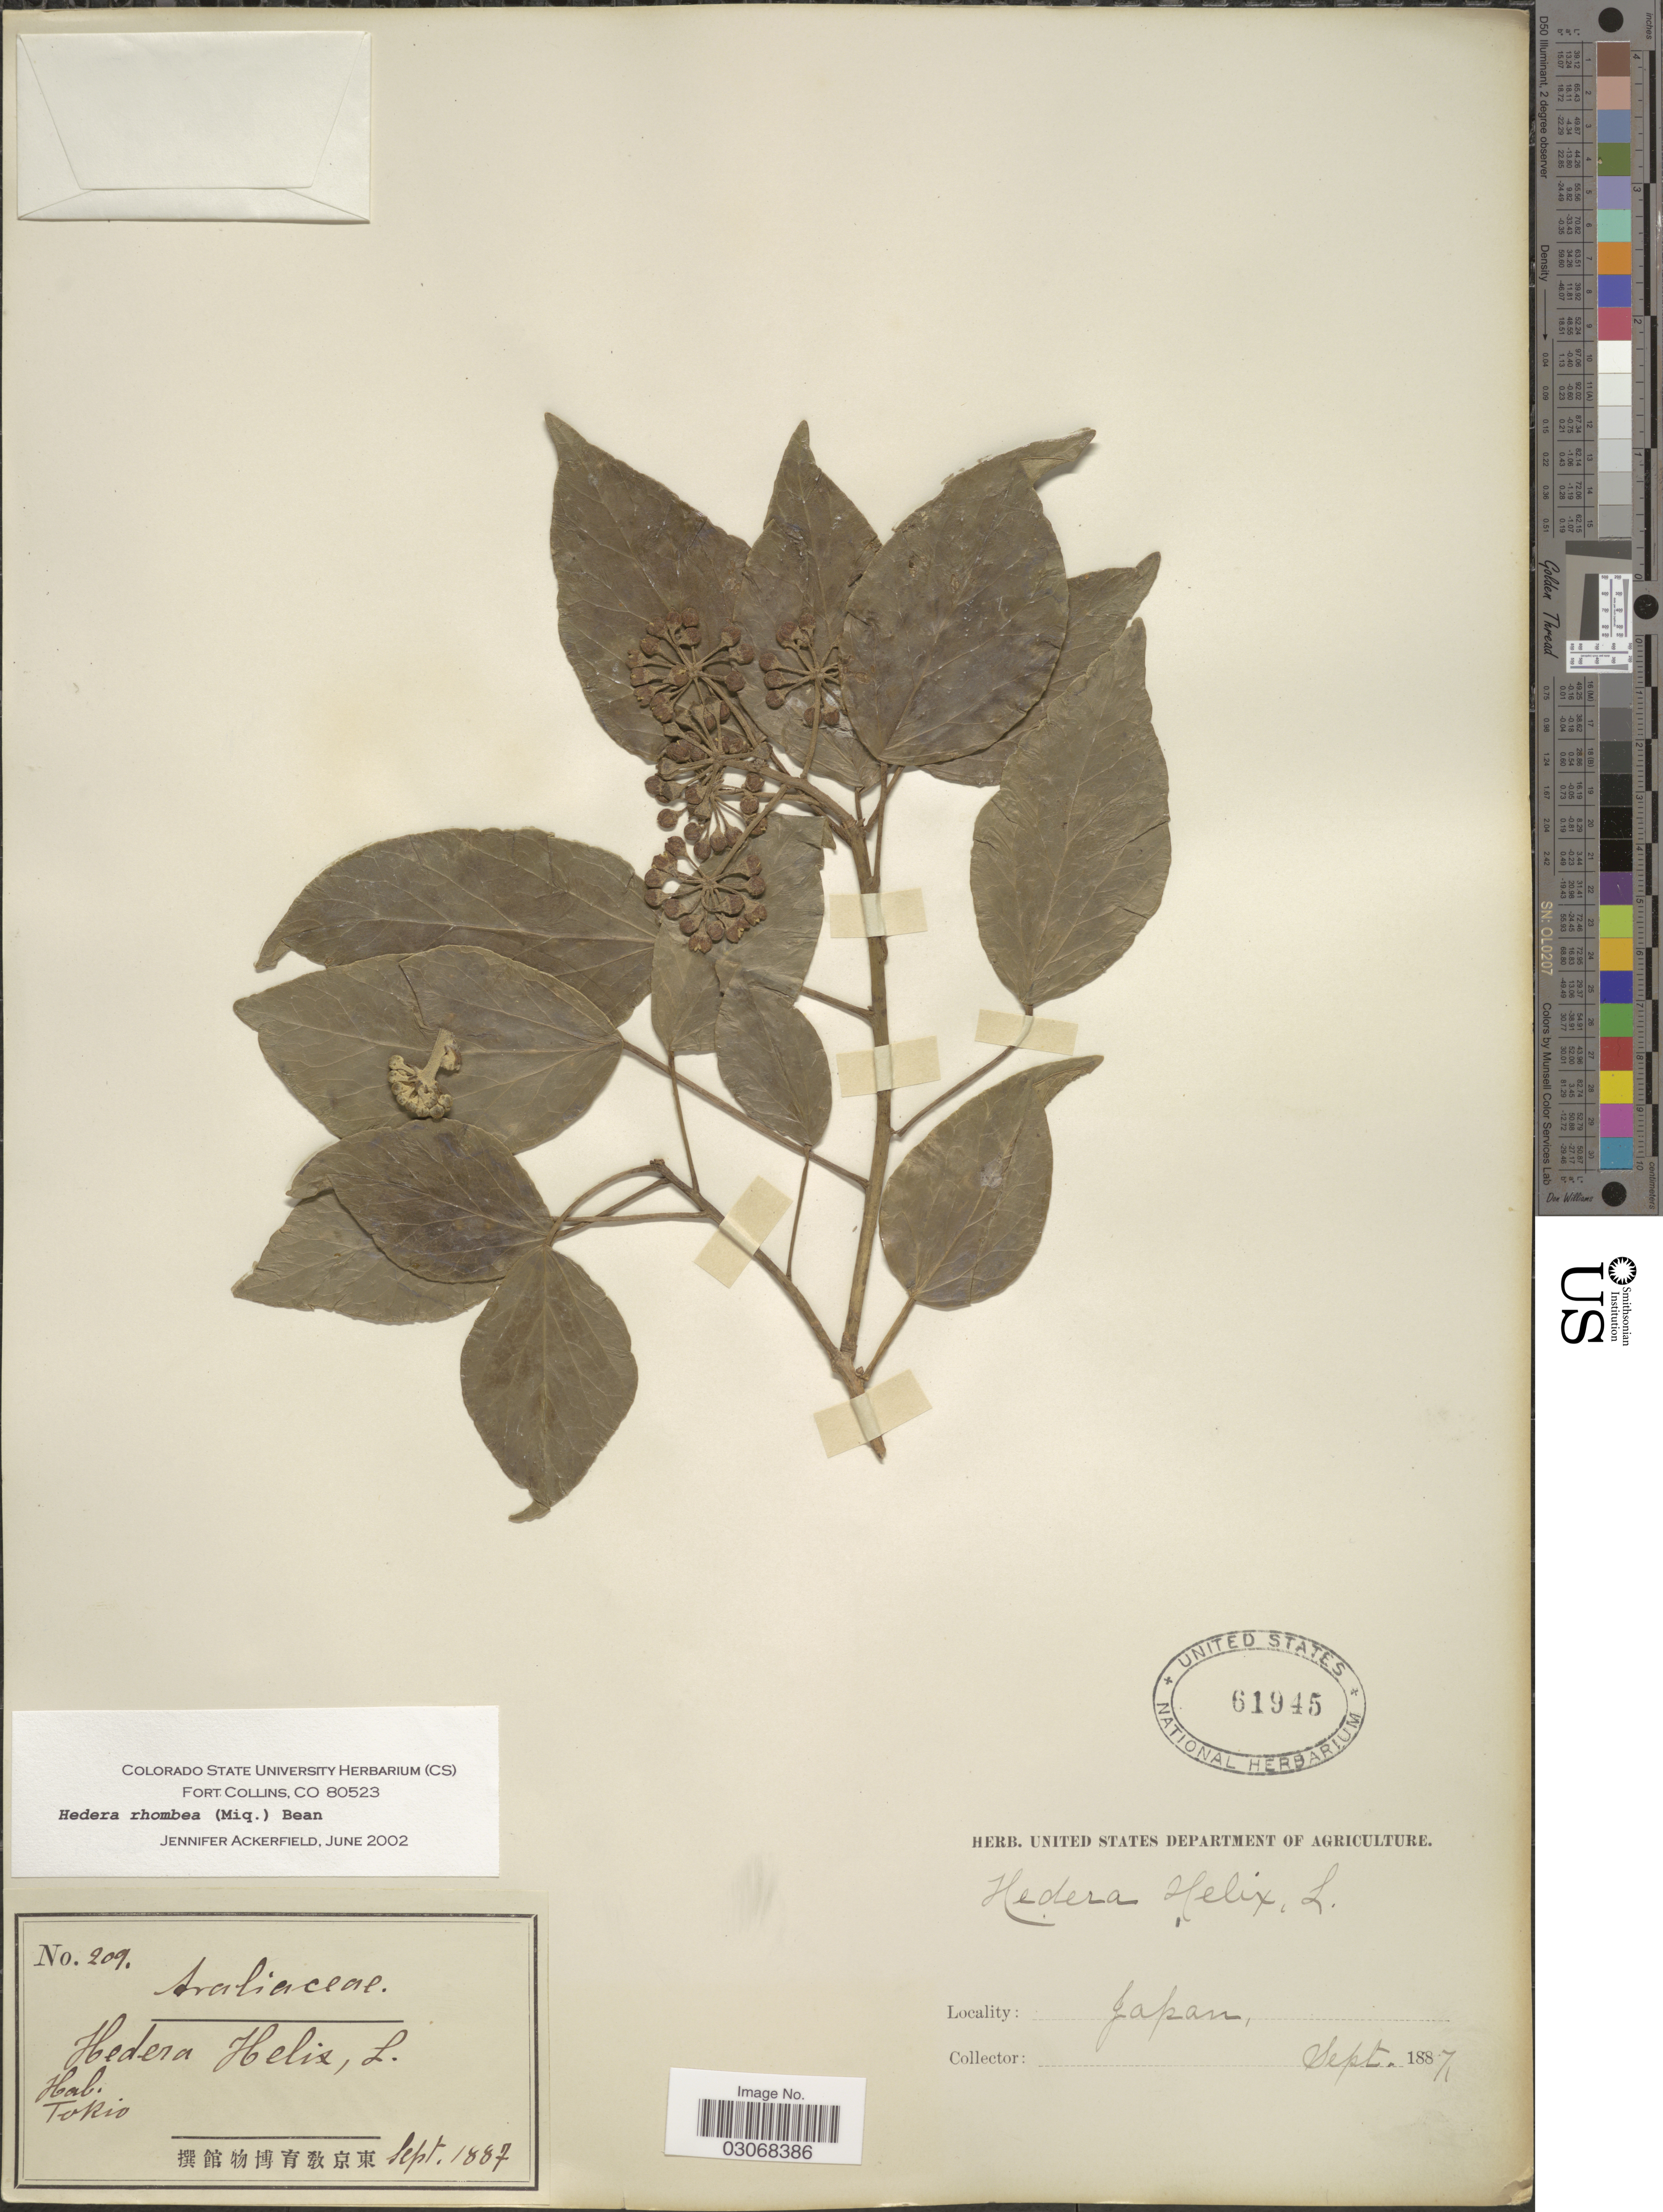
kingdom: Plantae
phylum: Tracheophyta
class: Magnoliopsida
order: Apiales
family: Araliaceae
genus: Hedera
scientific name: Hedera rhombea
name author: (Miq.) Bean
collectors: ex herb. U. S. Department of Agriculture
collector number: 209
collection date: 1887-09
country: Japan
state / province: Tokyo, Federal City of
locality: Tokio.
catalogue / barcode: US 61945